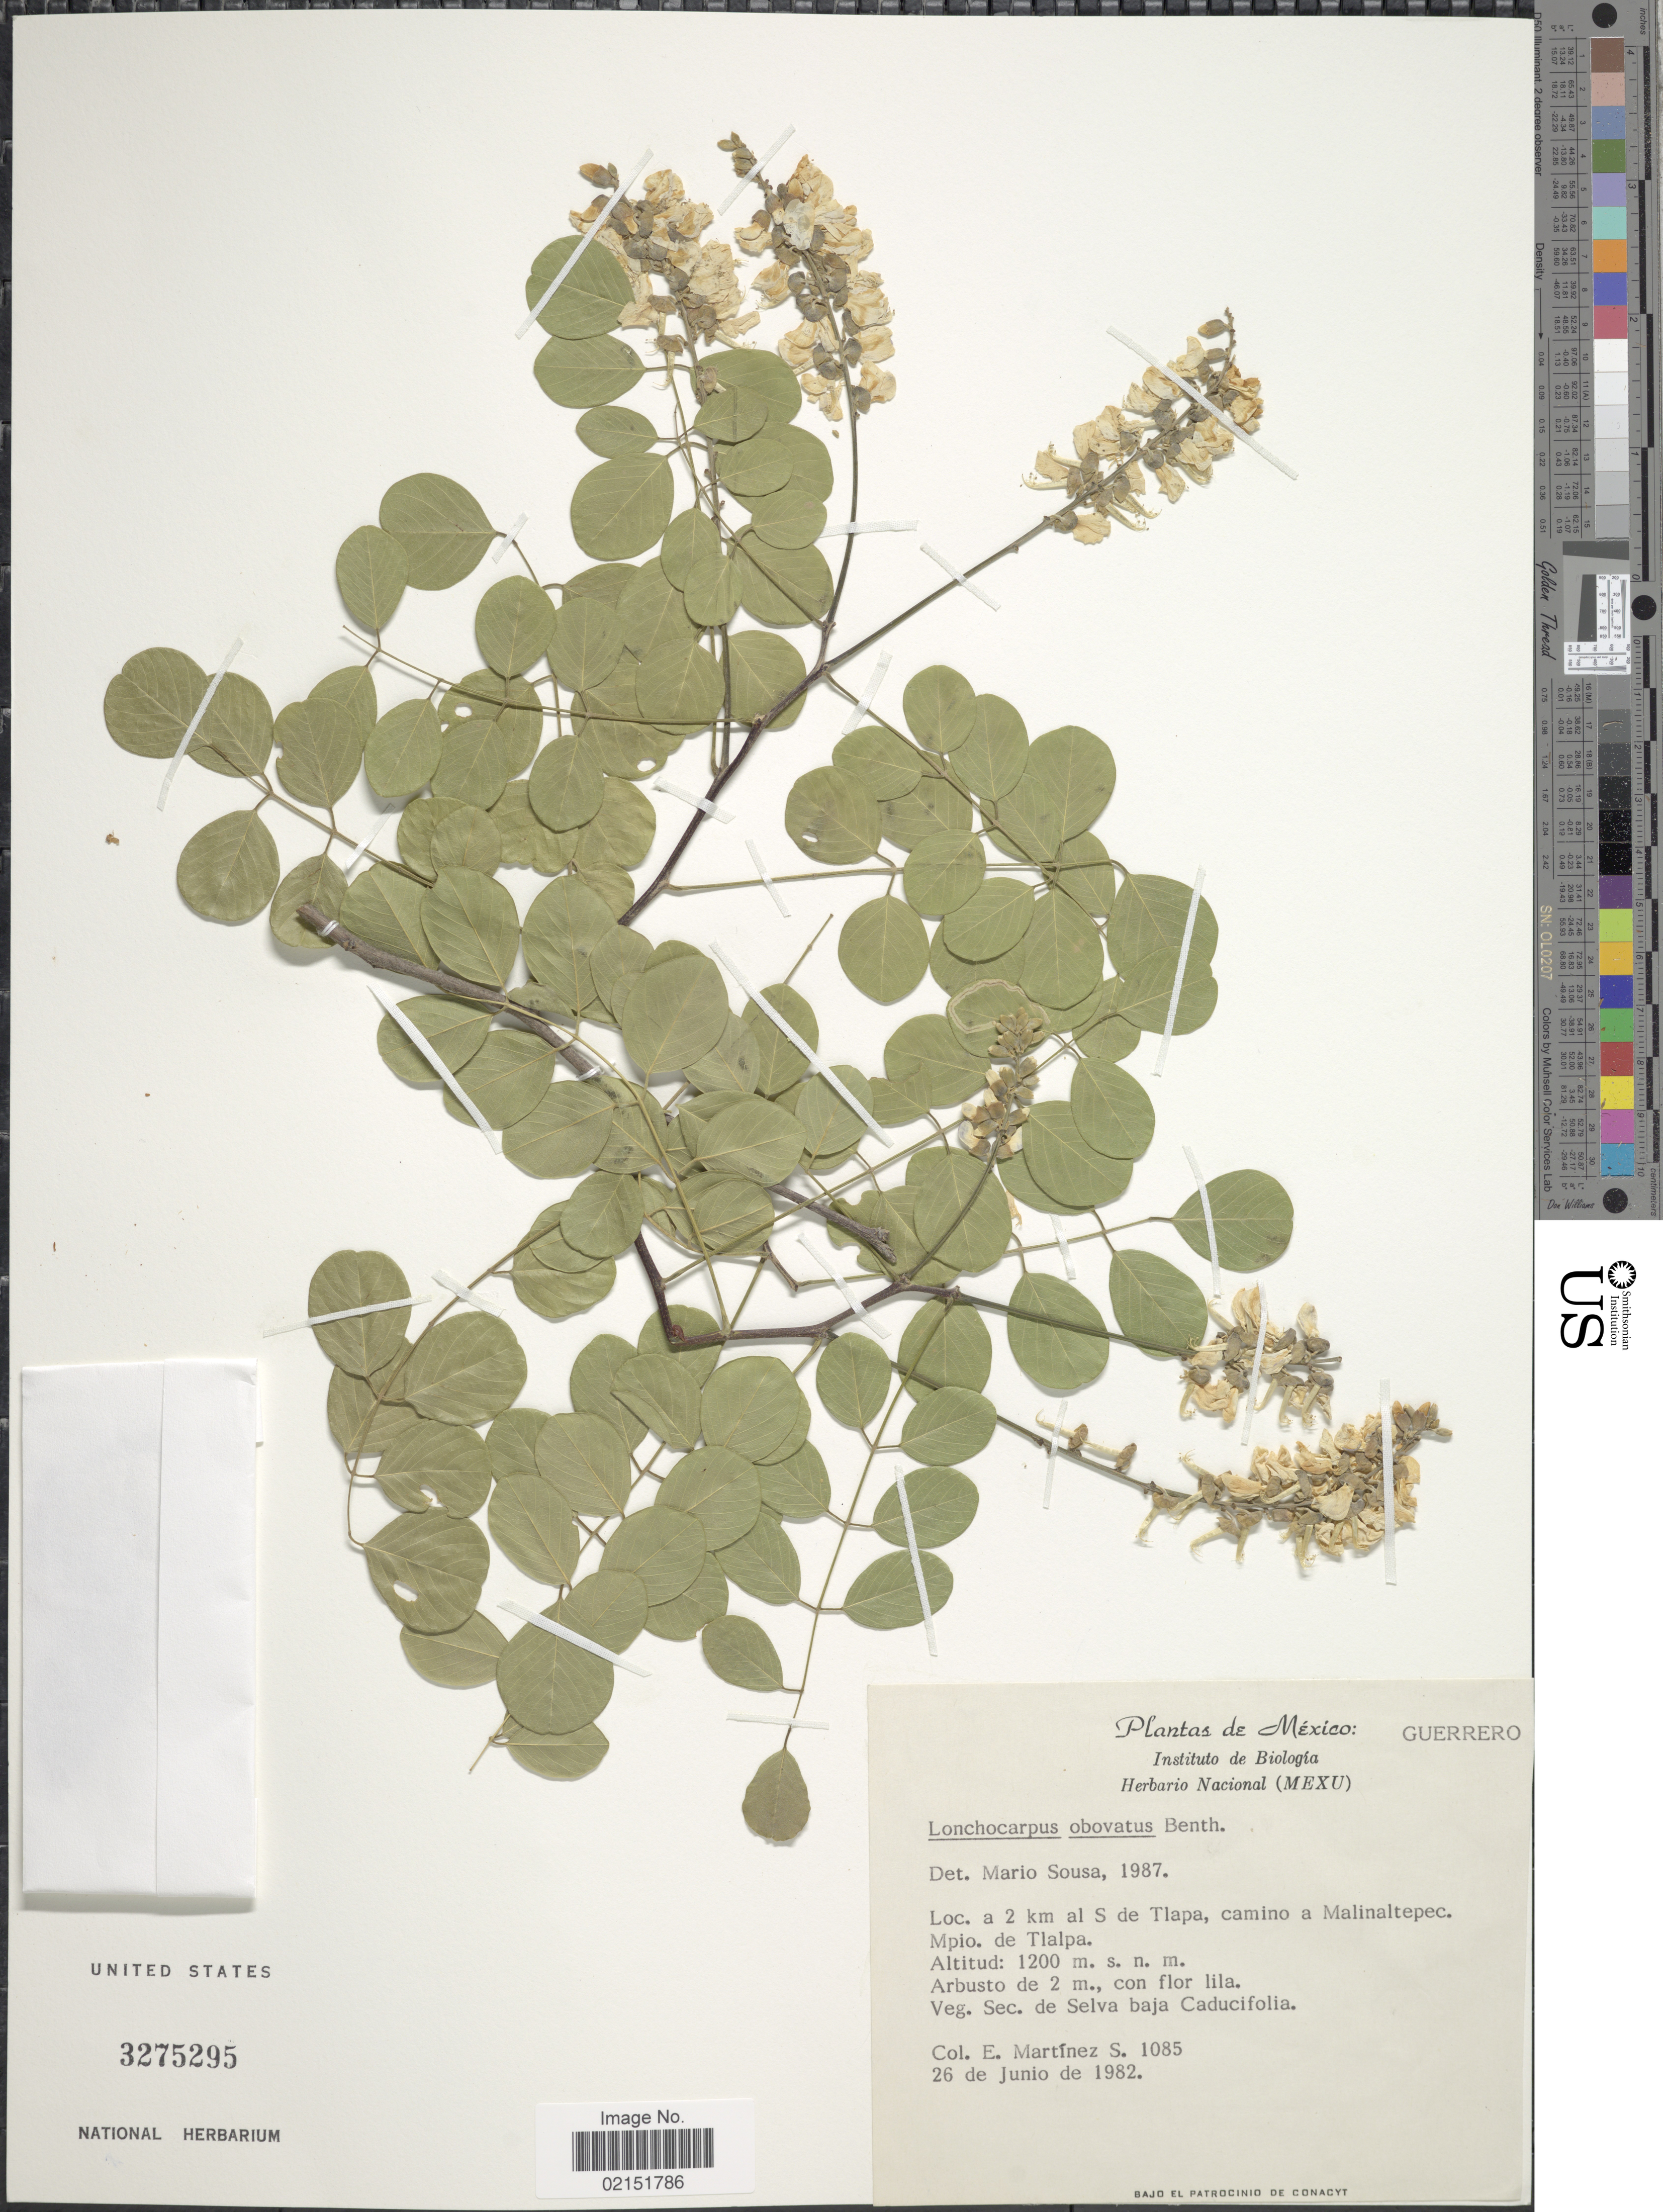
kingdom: Plantae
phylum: Tracheophyta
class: Magnoliopsida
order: Fabales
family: Fabaceae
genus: Lonchocarpus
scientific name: Lonchocarpus obovatus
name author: Benth.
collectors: E. M. Martínez S.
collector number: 1085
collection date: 1982-06-26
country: Mexico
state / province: Guerrero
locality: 2 2 km al S de Tlapa, camino a Malinaltepec, Mpio. de Tlalpa, Veg. Sec. de Selva baja Caducifolia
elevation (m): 1200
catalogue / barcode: US 3275295